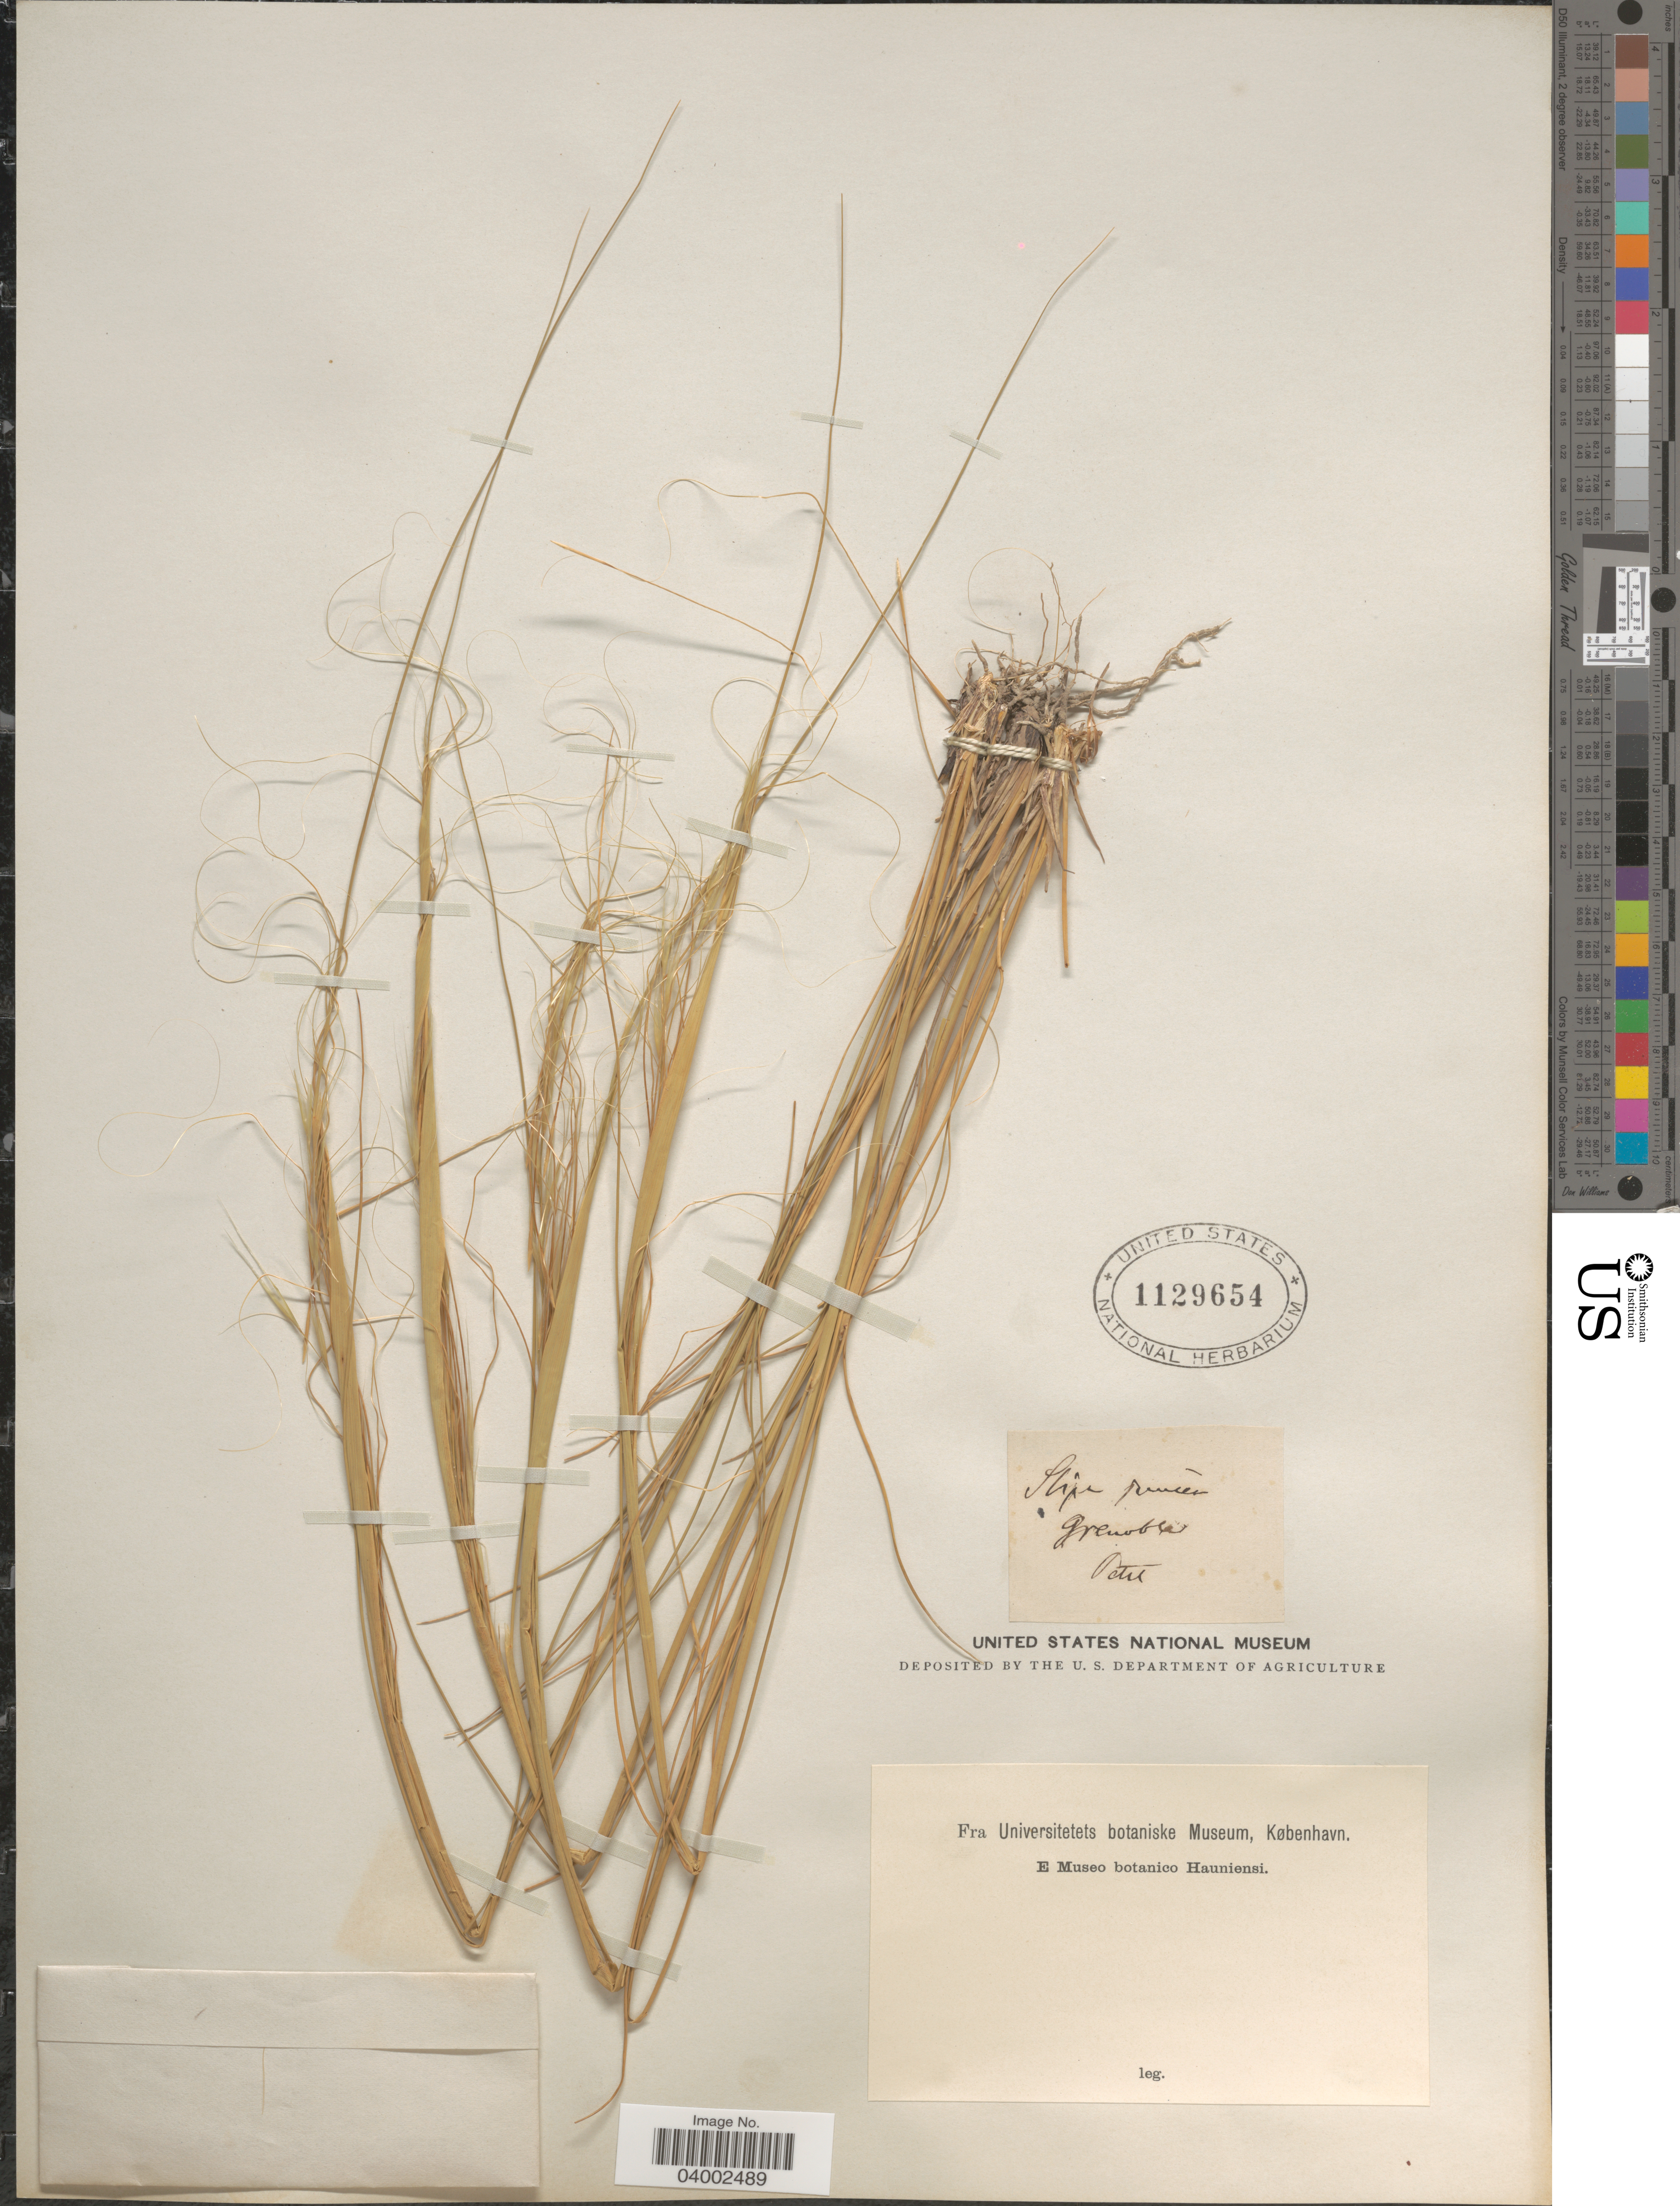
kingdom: Plantae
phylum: Tracheophyta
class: Liliopsida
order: Poales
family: Poaceae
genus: Stipa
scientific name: Stipa capillata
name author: L.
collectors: Petit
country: France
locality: Grenoble.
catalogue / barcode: US 1129654